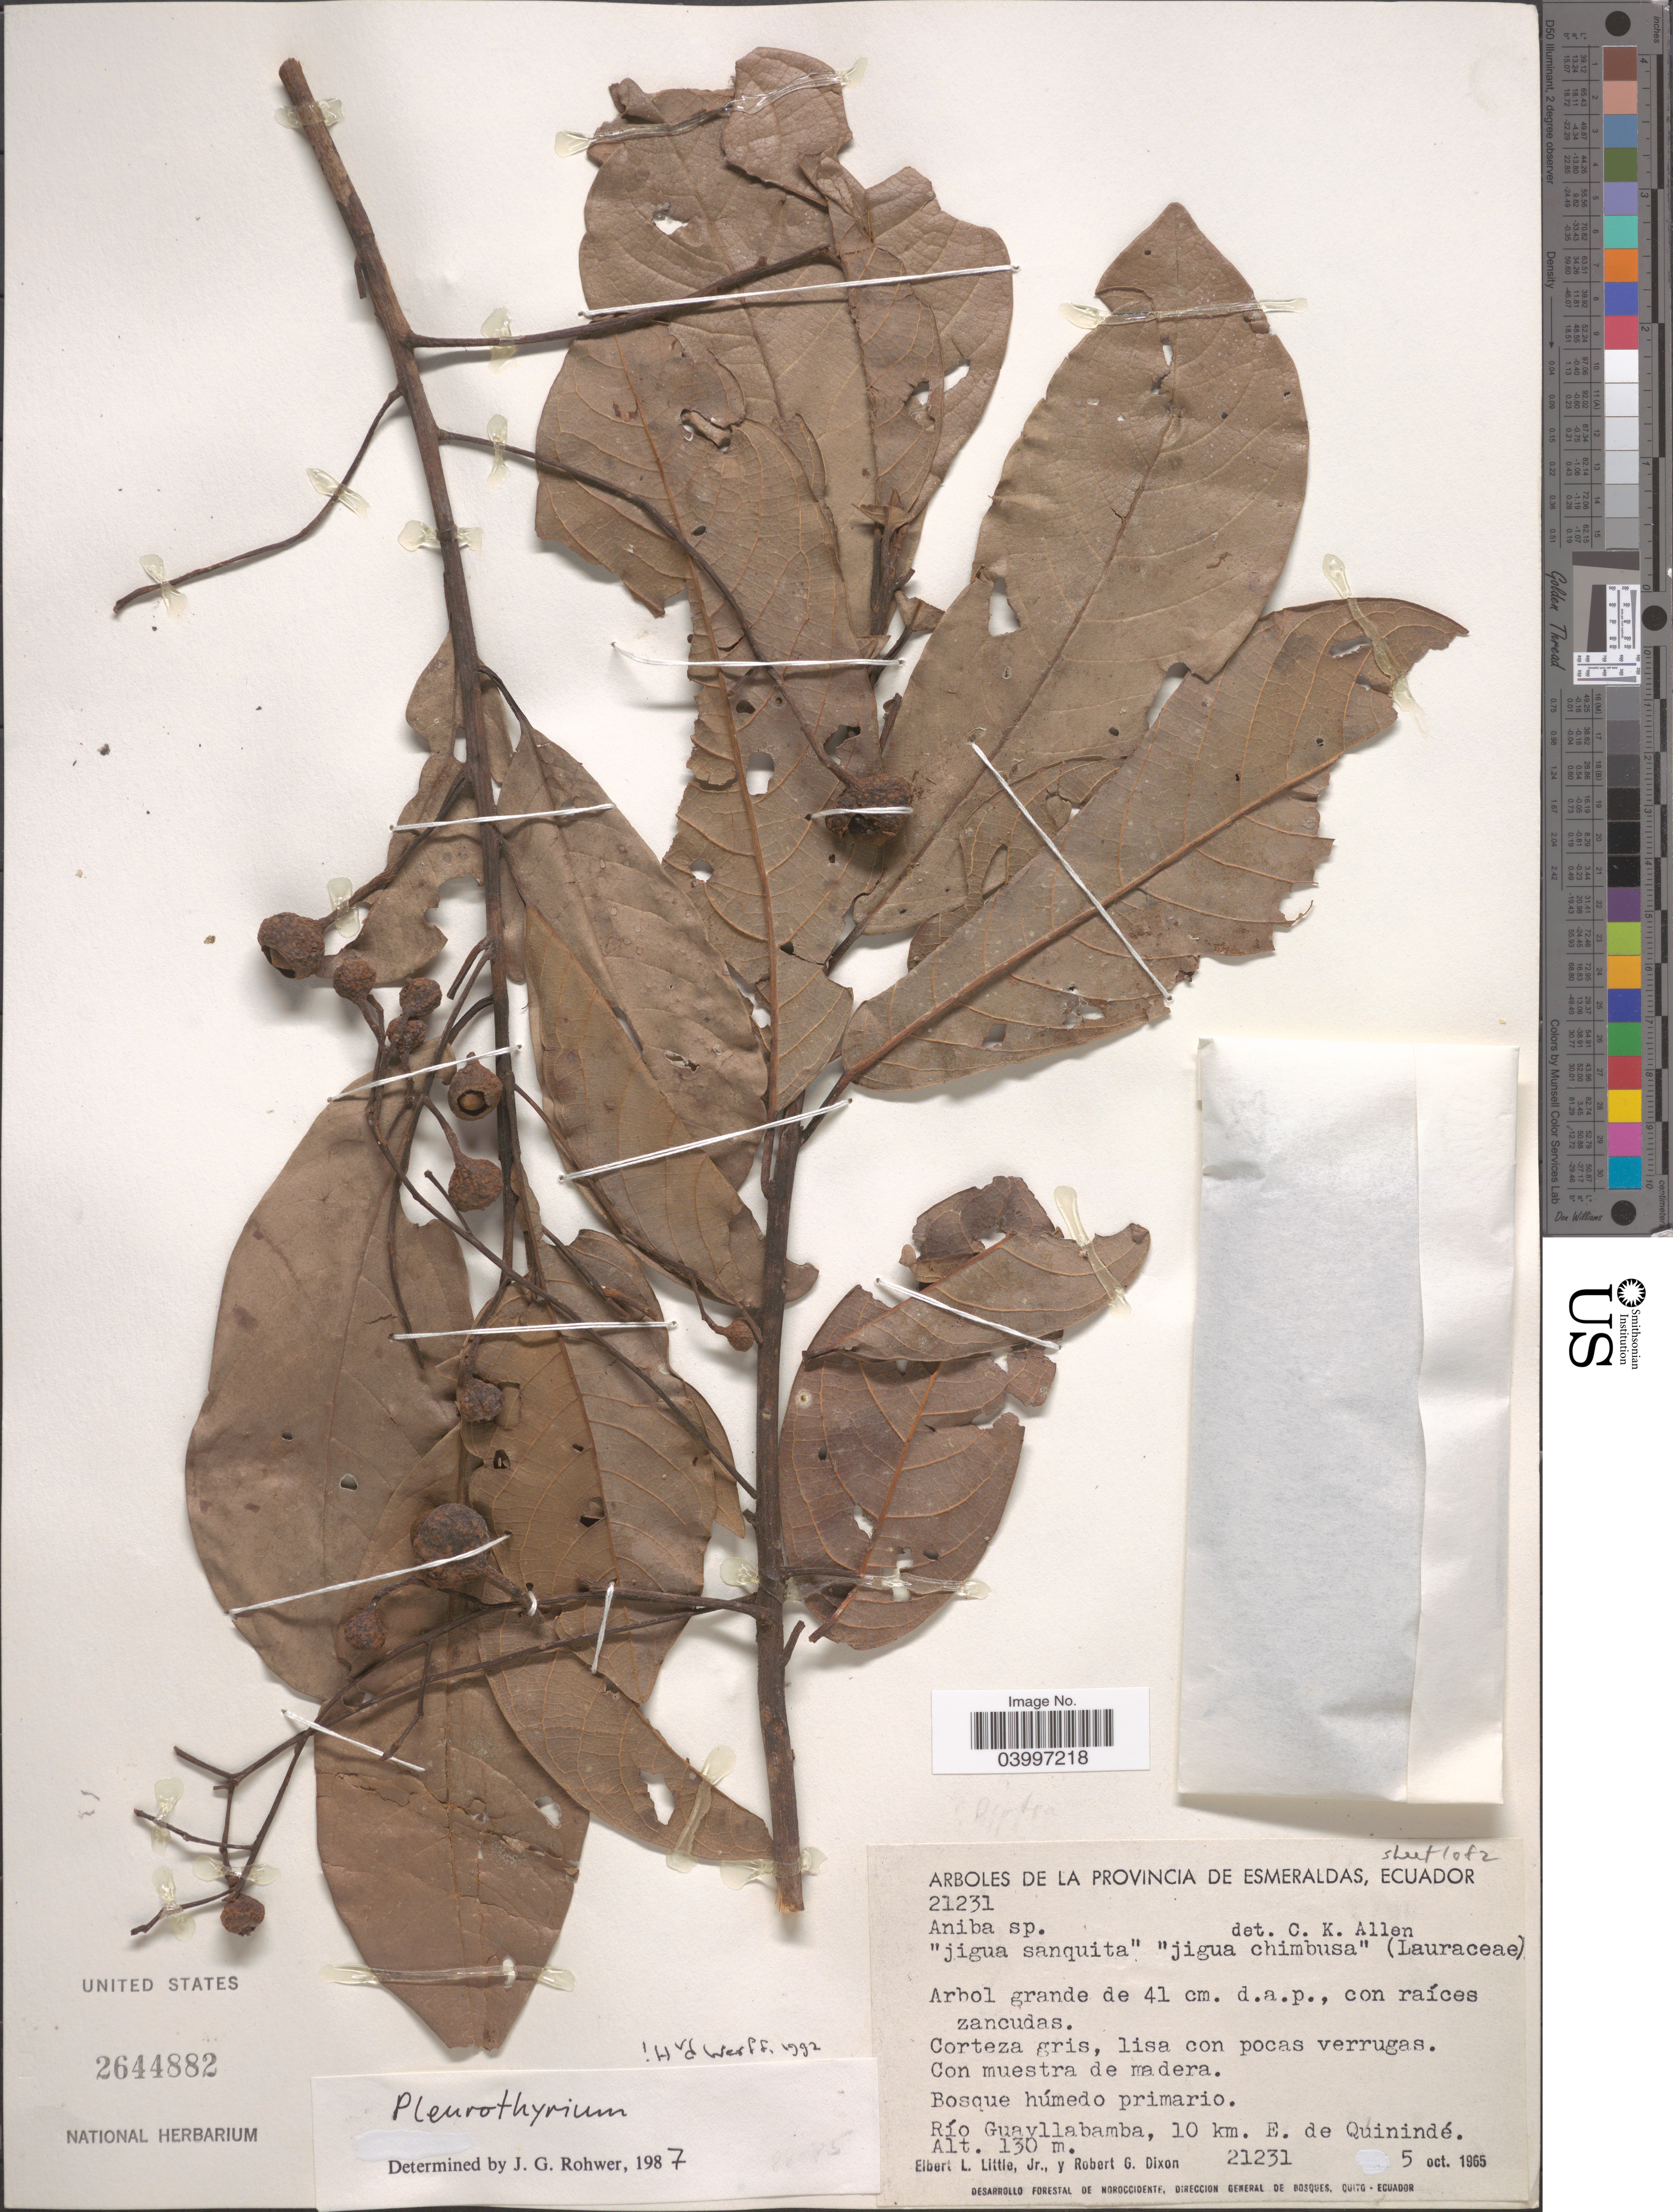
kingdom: Plantae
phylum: Tracheophyta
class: Magnoliopsida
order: Laurales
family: Lauraceae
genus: Pleurothyrium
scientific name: Pleurothyrium sp.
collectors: E. L. Little & R. G. Dixon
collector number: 21231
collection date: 1965-10-05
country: Ecuador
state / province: Esmeraldas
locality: Río Guayllabamba, 10 km. E. de Quinindé.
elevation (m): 130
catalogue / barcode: US 2644882